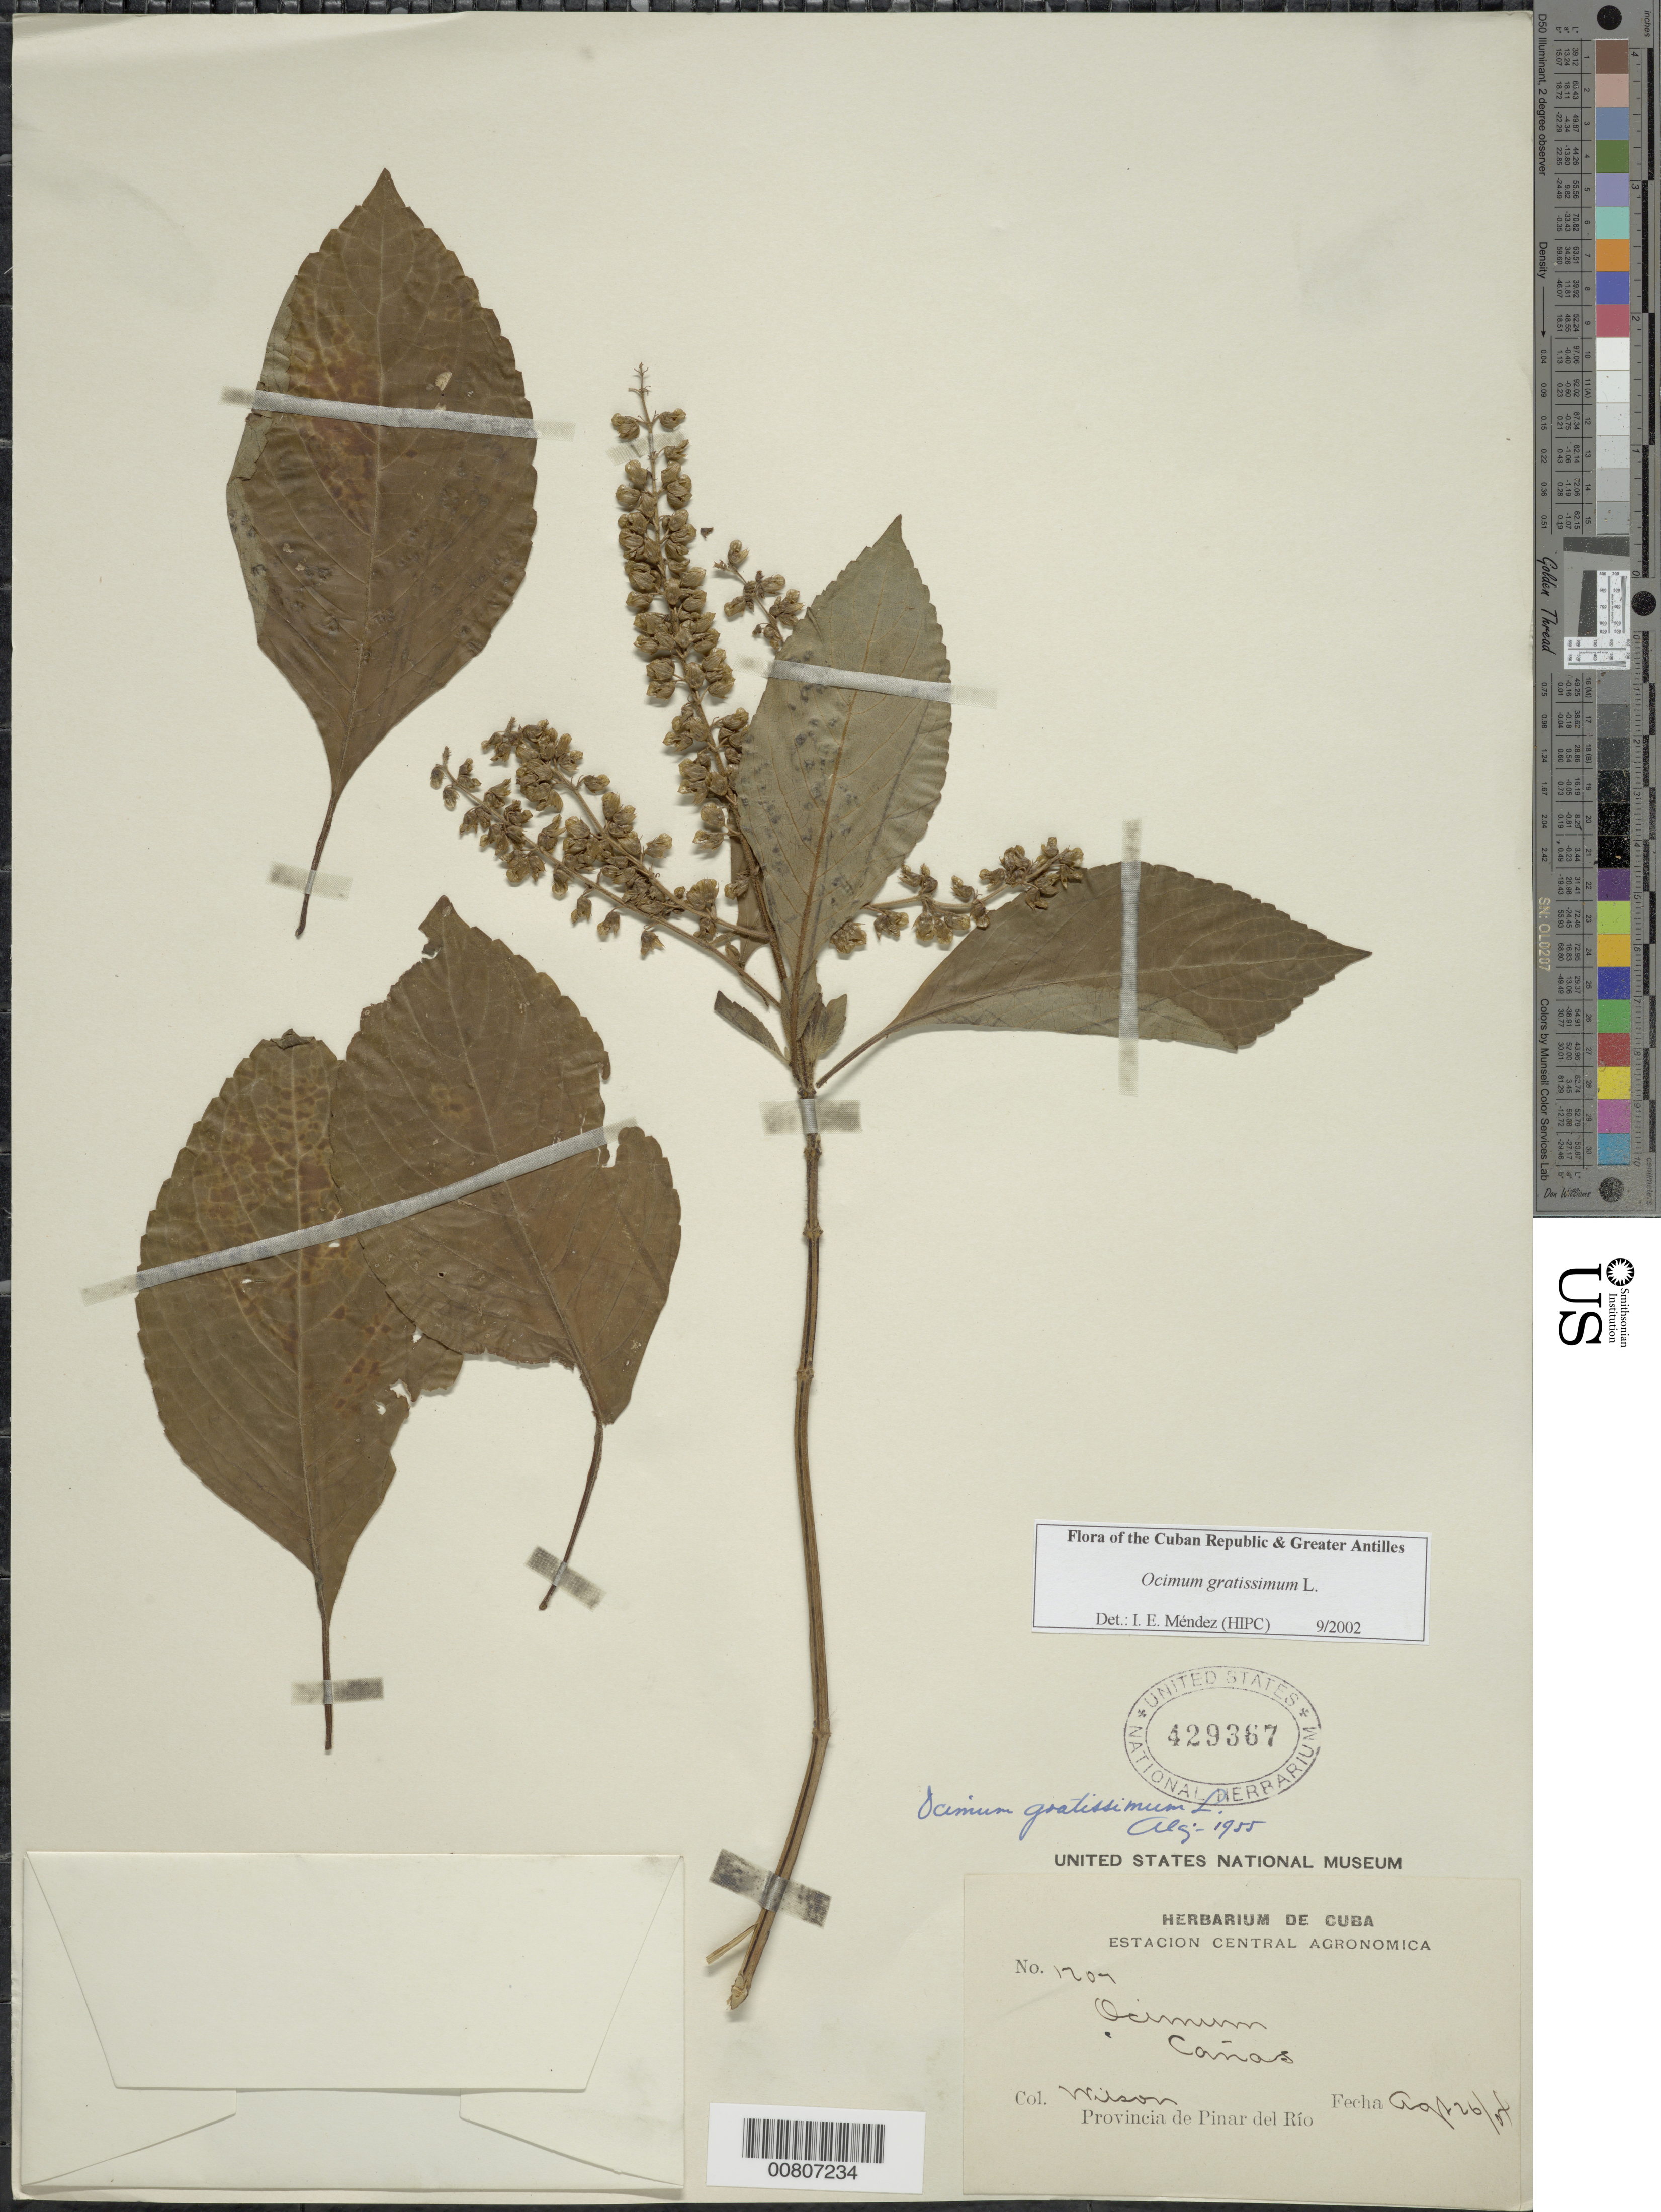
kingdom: Plantae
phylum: Tracheophyta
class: Magnoliopsida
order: Lamiales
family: Lamiaceae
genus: Ocimum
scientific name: Ocimum gratissimum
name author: L.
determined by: Méndez, Isidro E., (HIPC)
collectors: -- Wilson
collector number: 1707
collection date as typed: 26 Apr 1904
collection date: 1904-04-26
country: Cuba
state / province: Pinar del Rio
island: Cuba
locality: Cañas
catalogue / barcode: US 429367